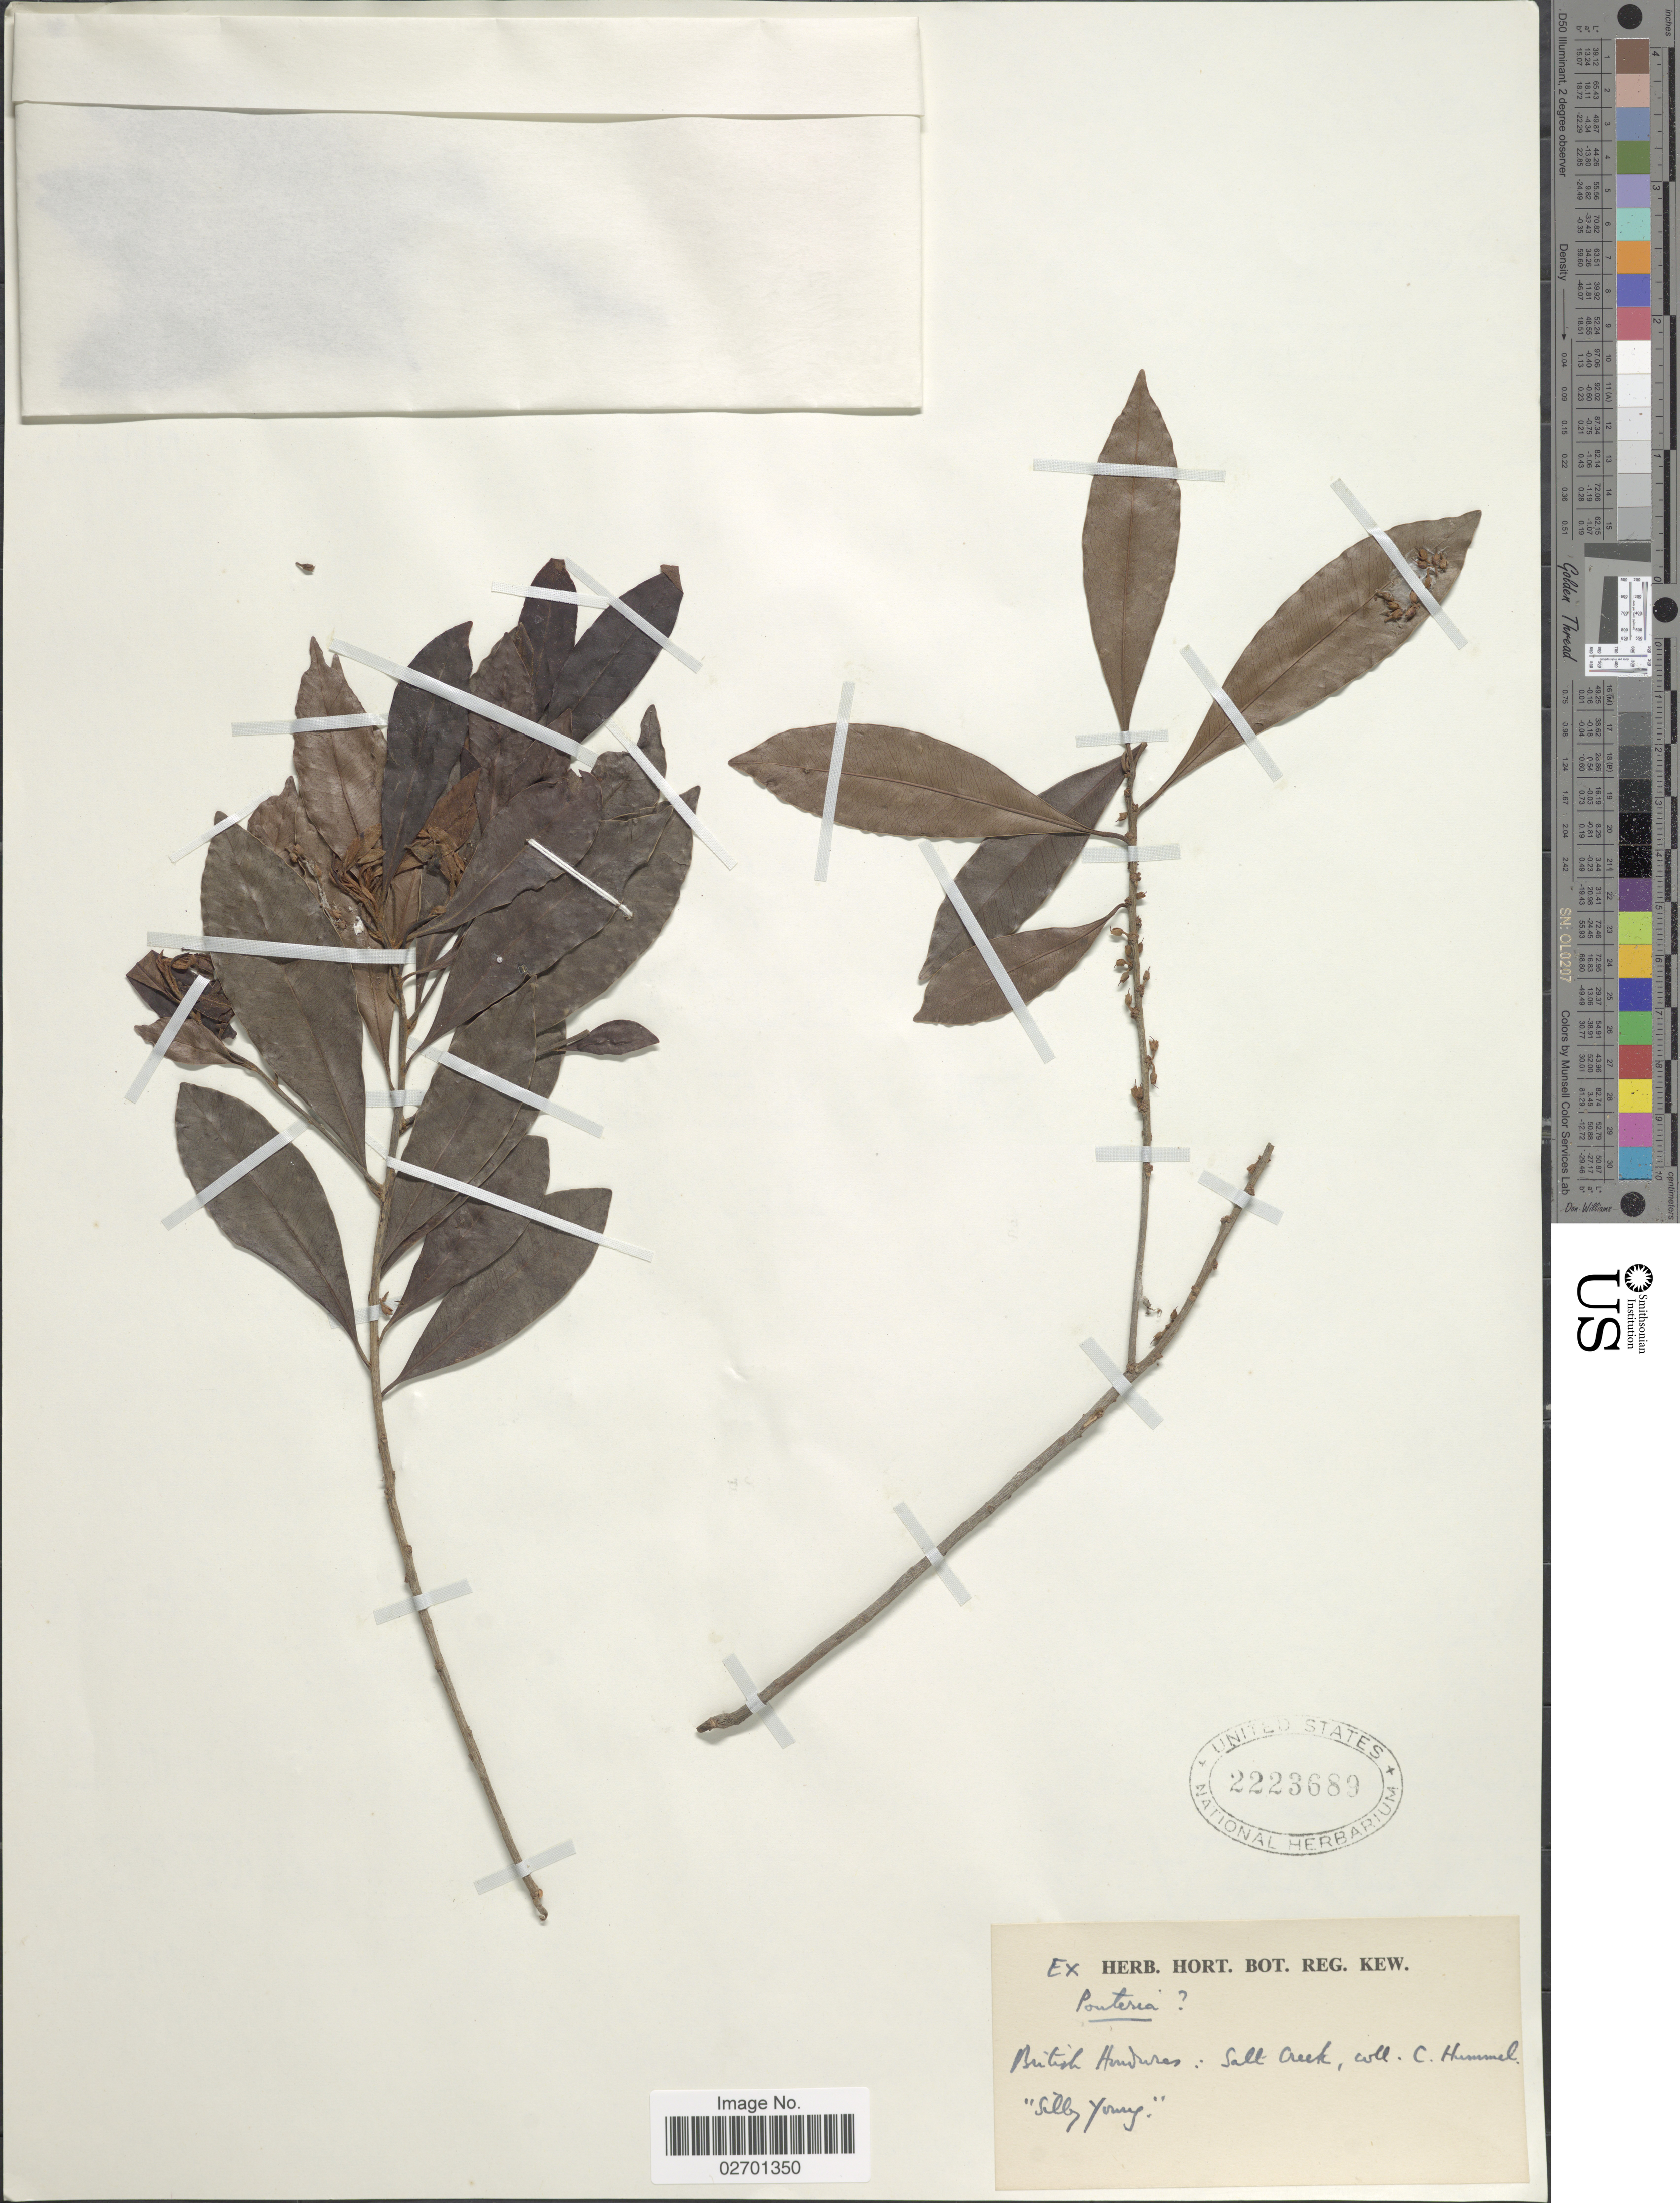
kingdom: Plantae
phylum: Tracheophyta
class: Magnoliopsida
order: Ericales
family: Sapotaceae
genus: Pouteria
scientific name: Pouteria sp.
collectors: C. Hummel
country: Belize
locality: British Honduras: Salt Creek.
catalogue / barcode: US 2223689